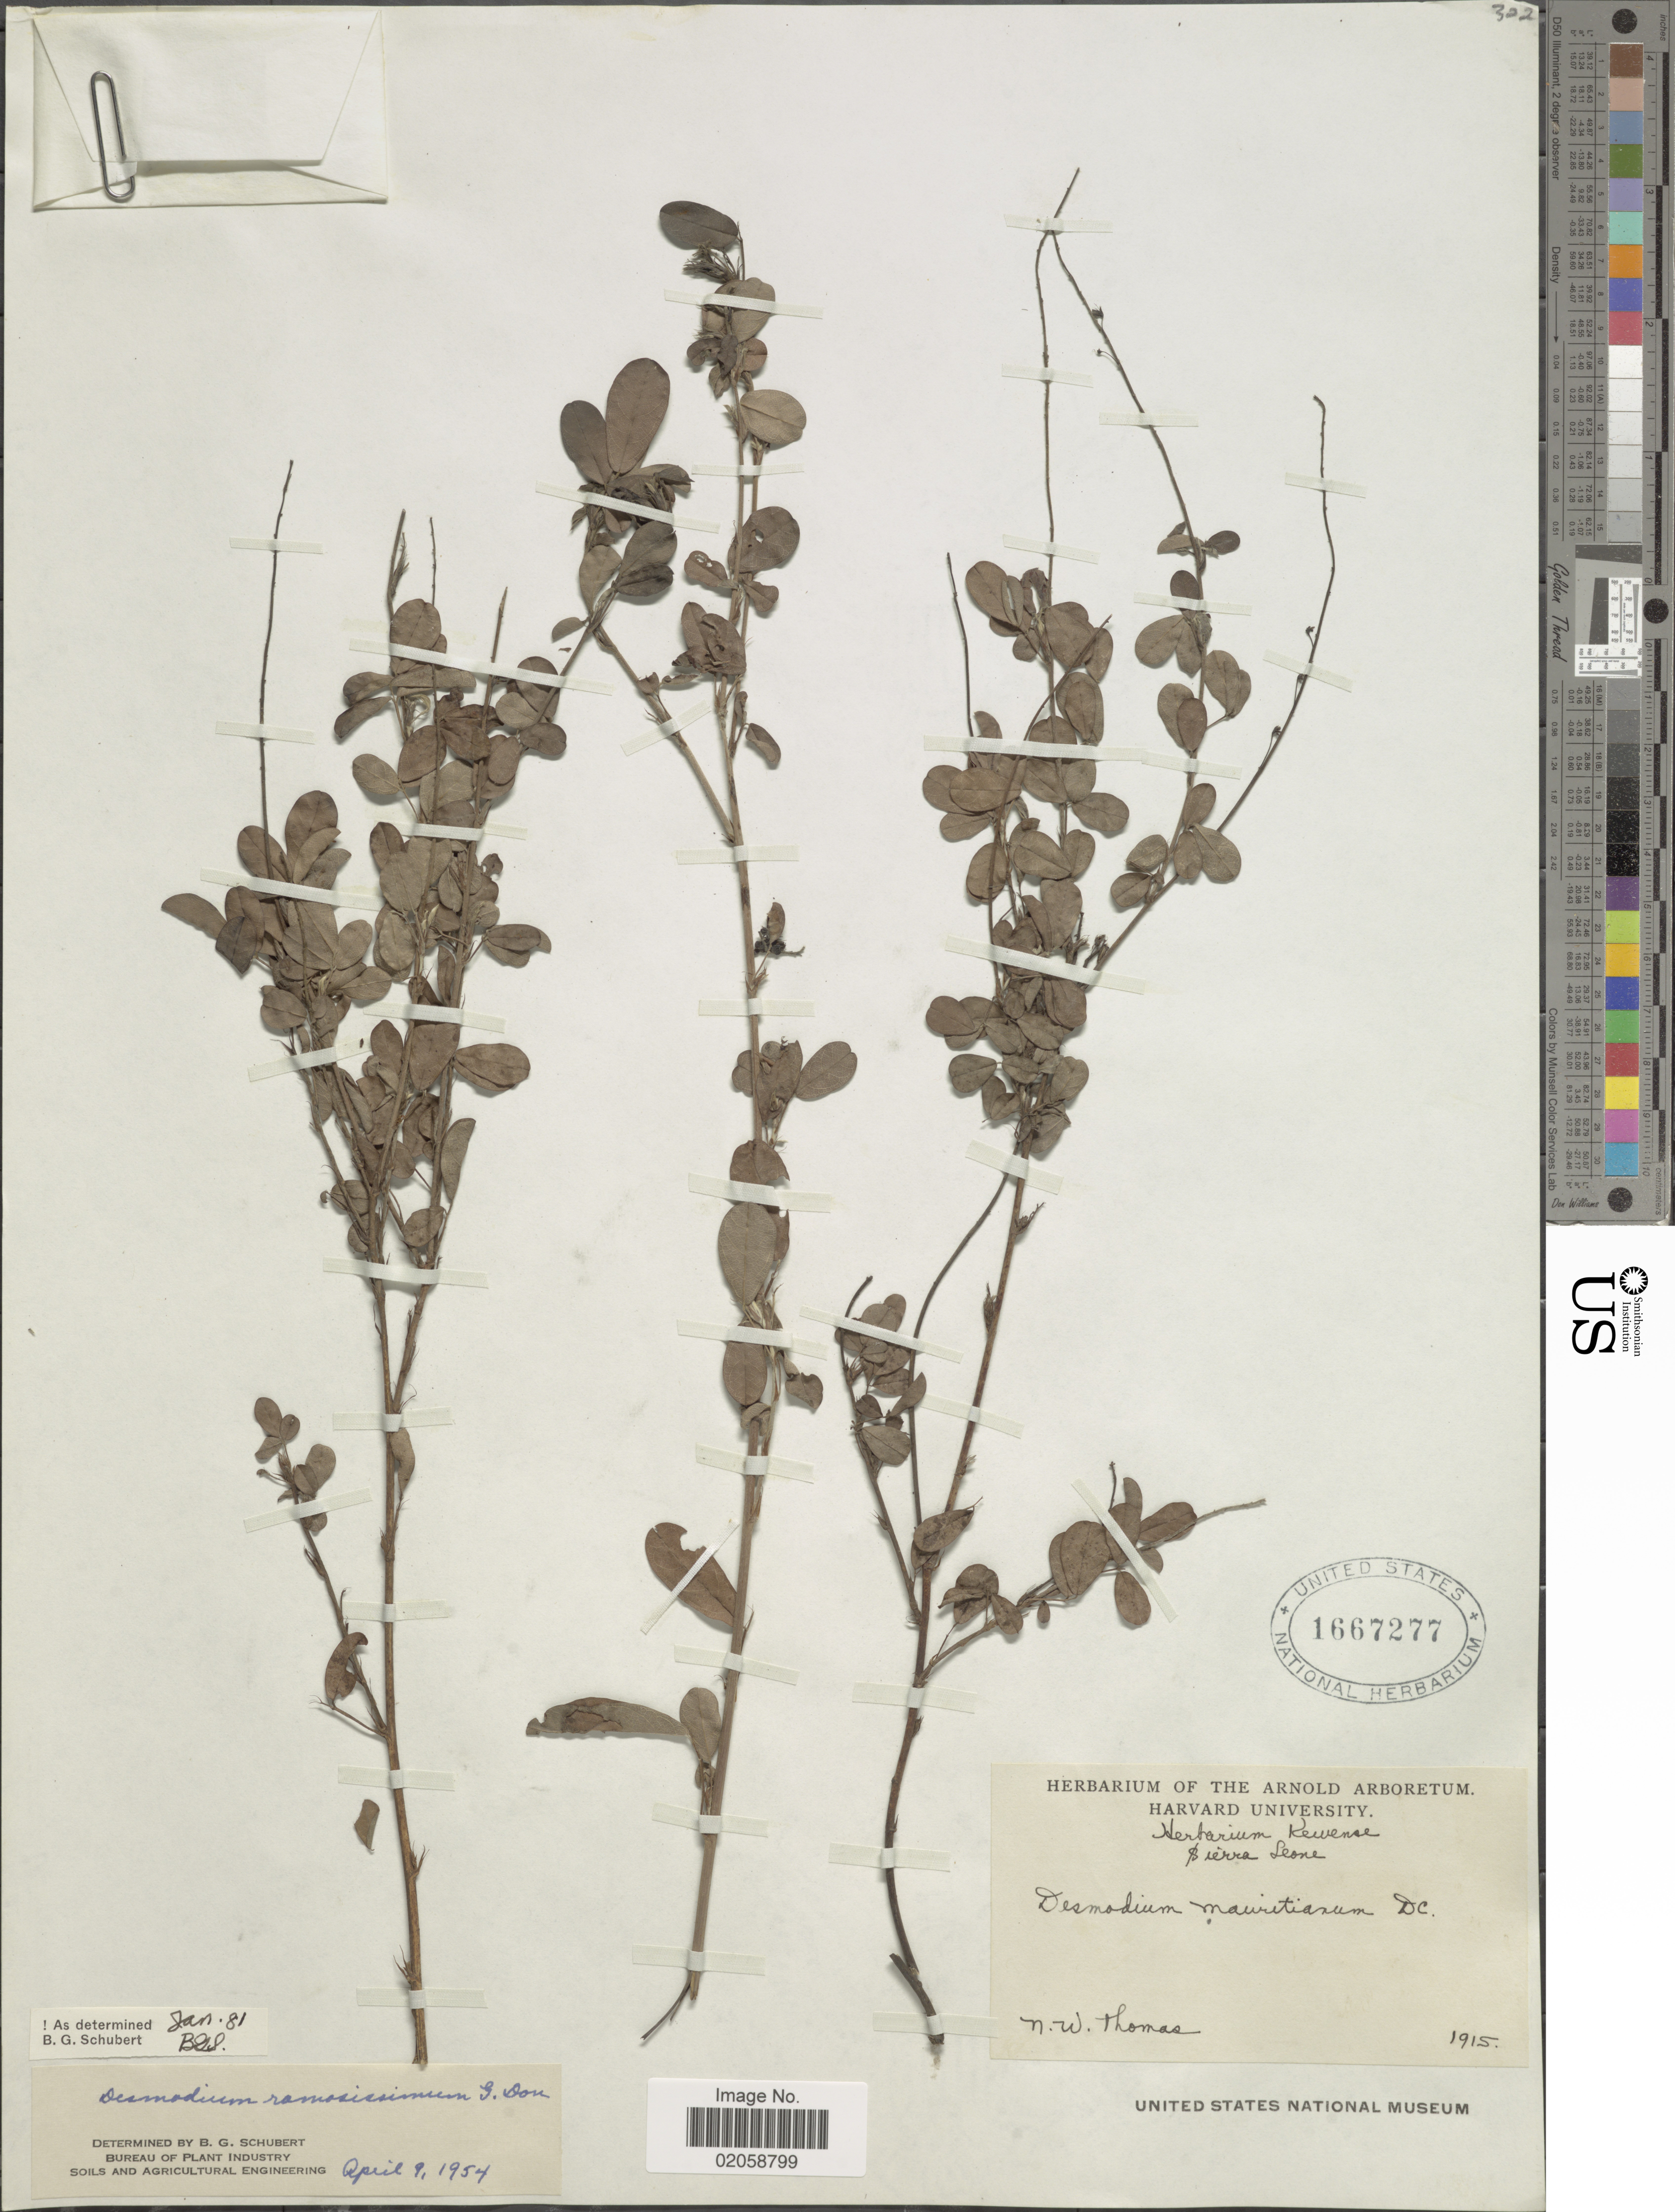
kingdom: Plantae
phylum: Tracheophyta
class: Magnoliopsida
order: Fabales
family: Fabaceae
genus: Grona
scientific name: Grona ramosissima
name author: (G. Don) H. Ohashi & K. Ohashi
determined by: Strong, Mark T., (BOT), Smithsonian Institution - National Museum of Natural History (UNITED STATES)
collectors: N. Thomas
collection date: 1915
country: Sierra Leone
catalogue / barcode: US 1667277